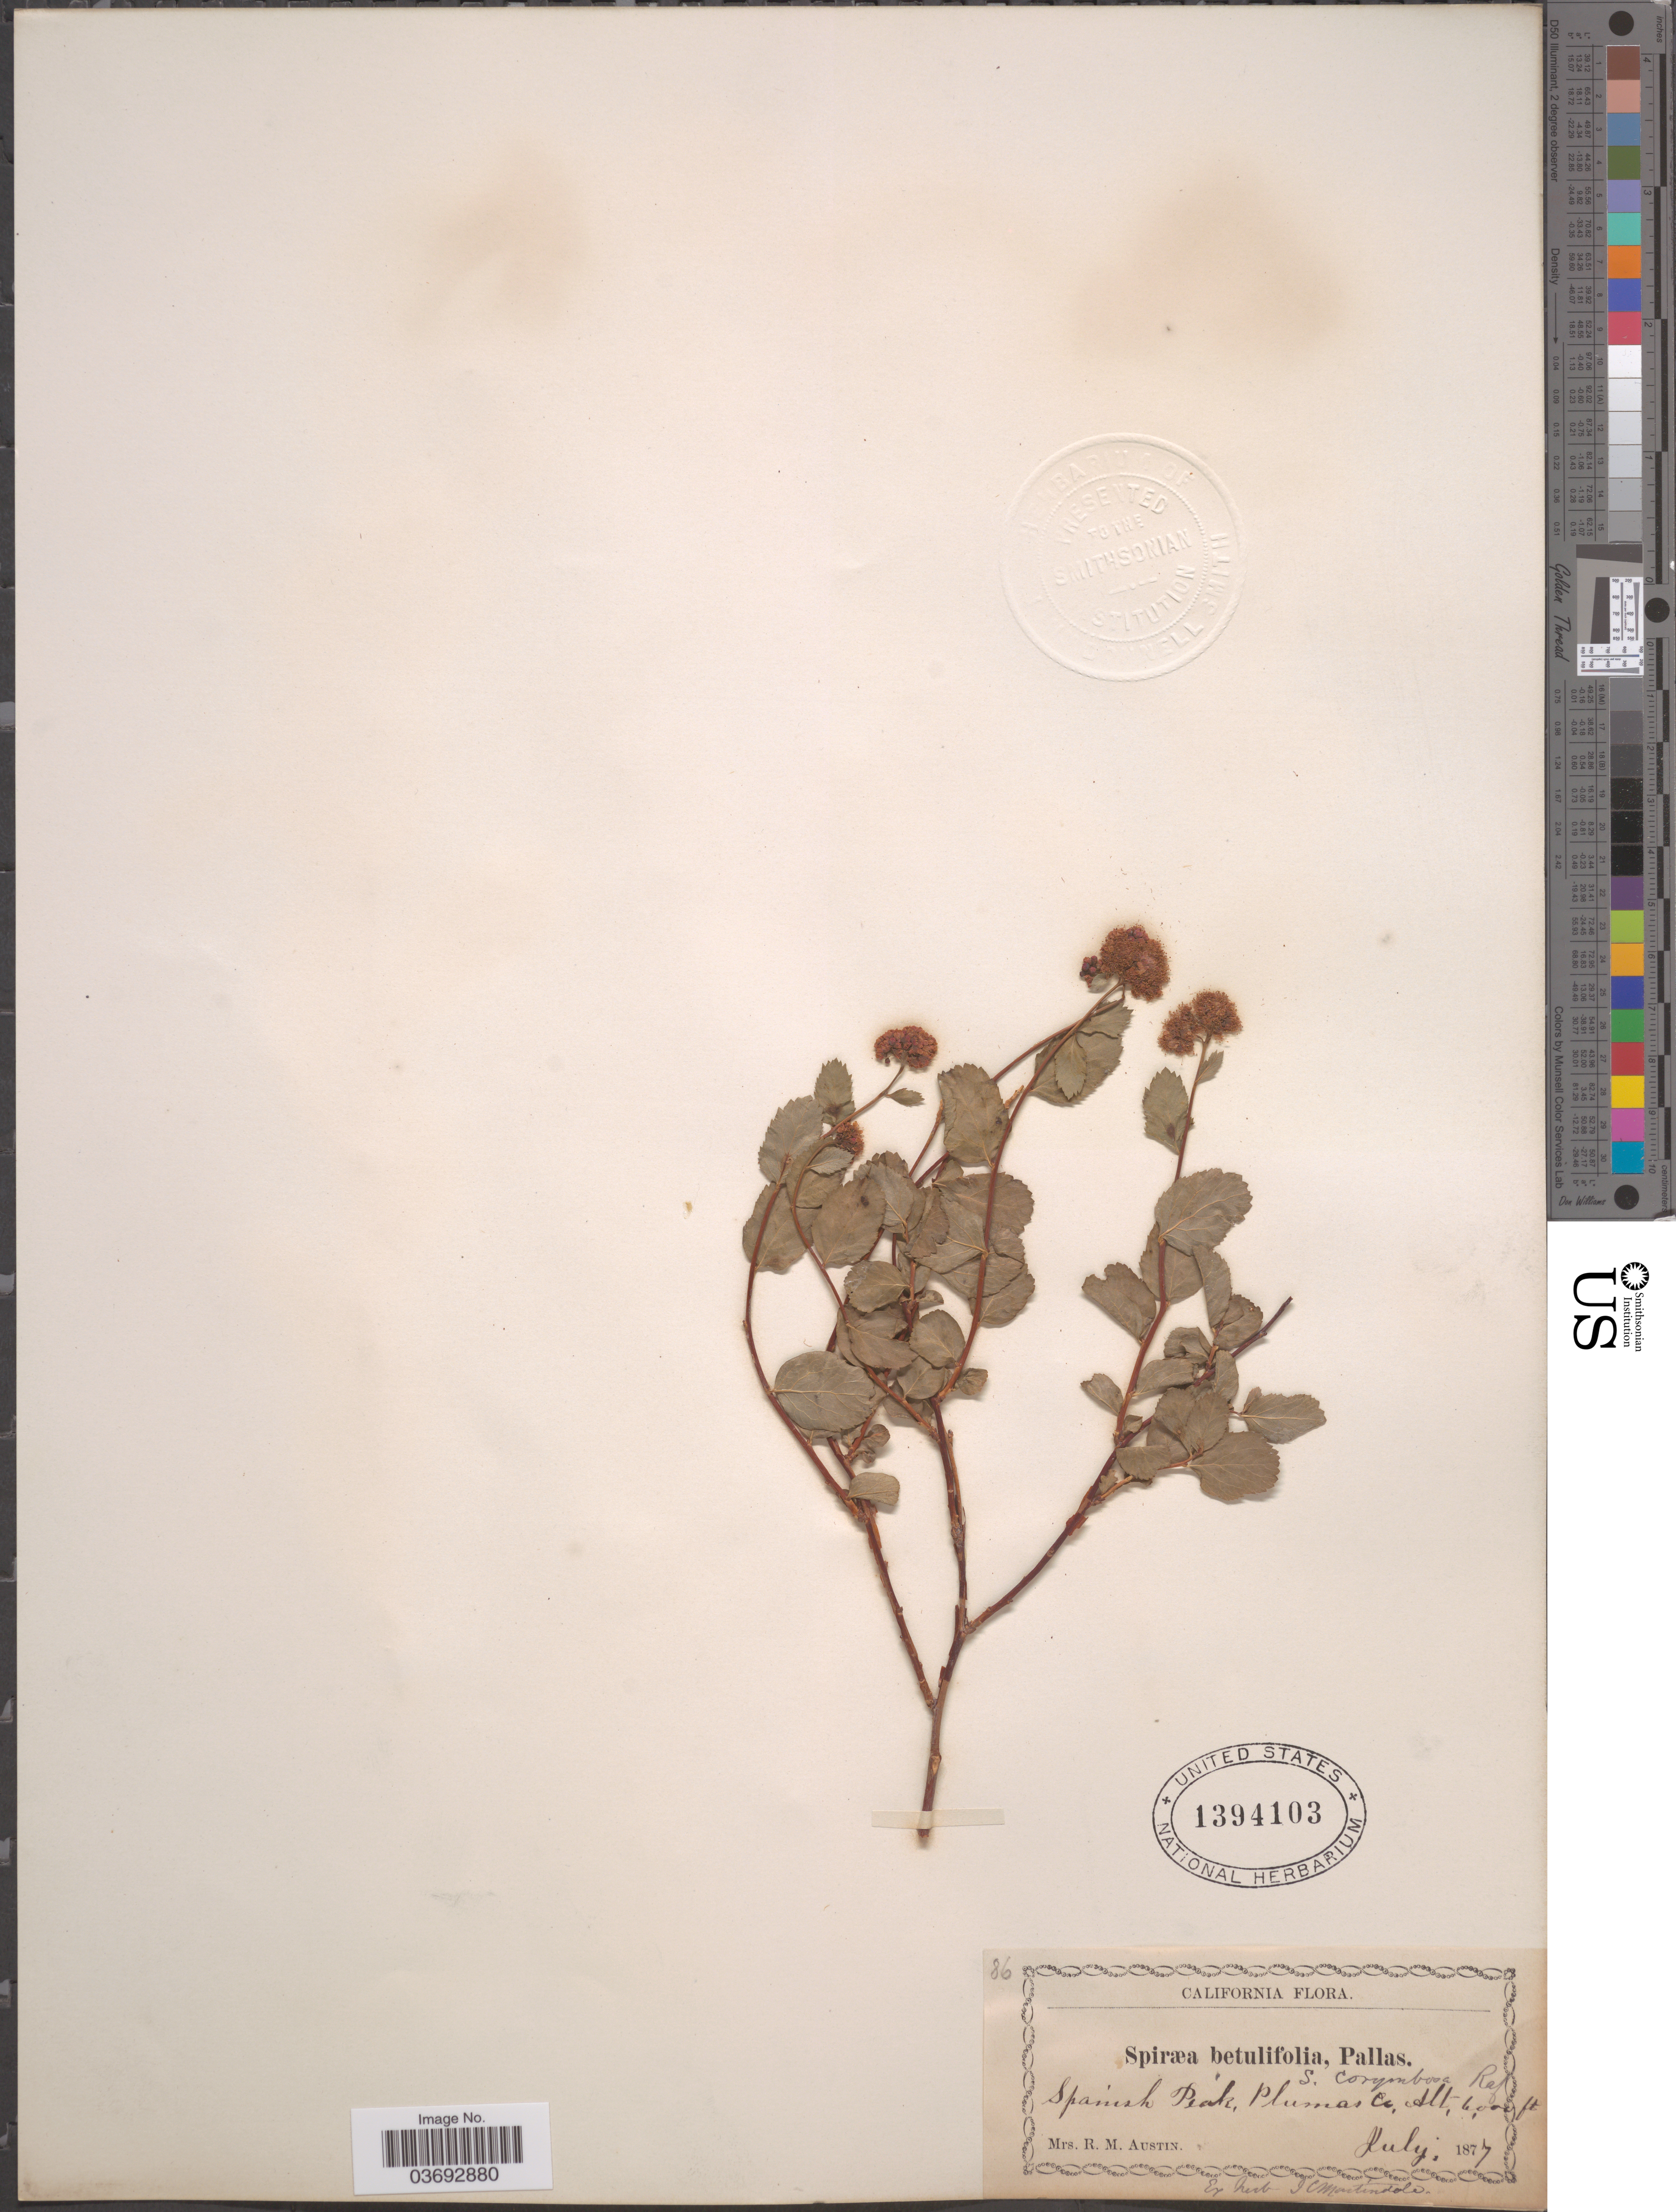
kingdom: Plantae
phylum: Tracheophyta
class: Magnoliopsida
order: Rosales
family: Rosaceae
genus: Spiraea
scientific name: Spiraea splendens var. splendens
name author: Baumann ex K. Koch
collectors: R. Austin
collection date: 1877-07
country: United States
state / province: California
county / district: Plumas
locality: Spanish Peak, Plumas Co.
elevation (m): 1829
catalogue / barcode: US 1394103